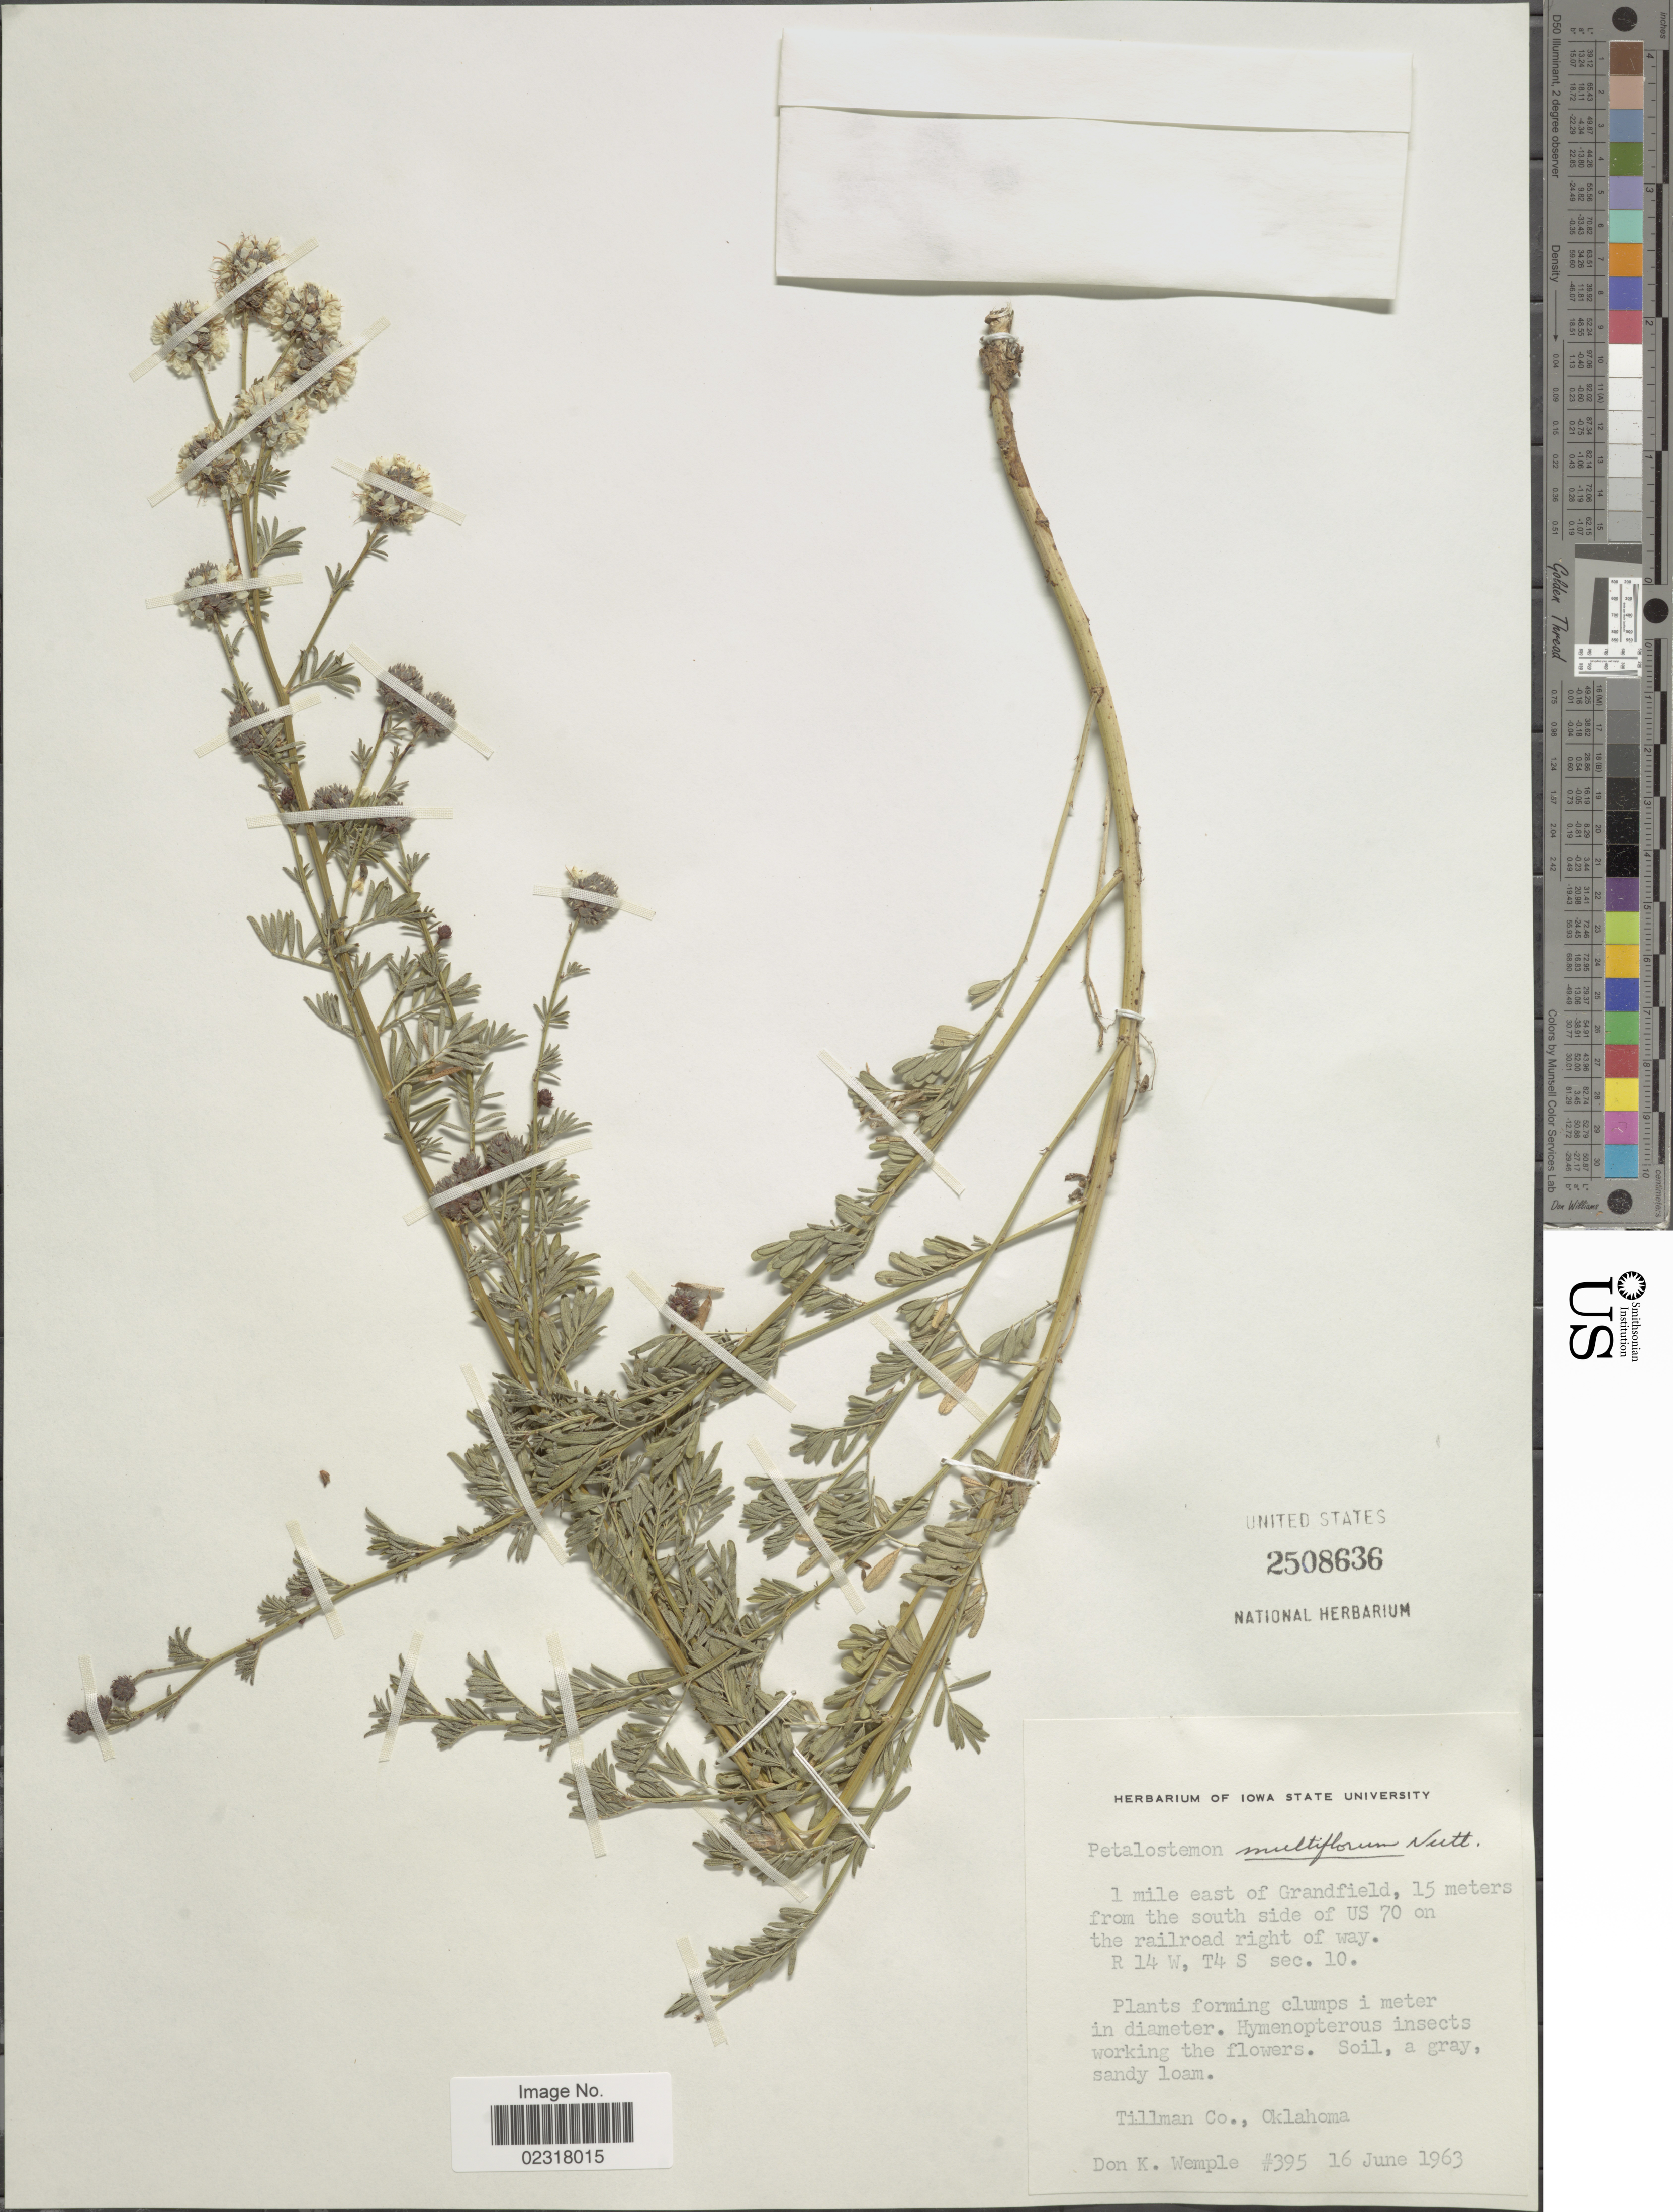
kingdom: Plantae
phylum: Tracheophyta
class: Magnoliopsida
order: Fabales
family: Fabaceae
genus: Dalea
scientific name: Dalea multiflora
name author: (Nutt.) Shinners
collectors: D. Wemple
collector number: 395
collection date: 1963-06-16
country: United States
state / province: Oklahoma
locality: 1 mile east of Granfield, 15 meters from the south of US 70 on the railroad right of way, R 14 W, T4 S sec. 10, Tillman Co.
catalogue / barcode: US 2508636